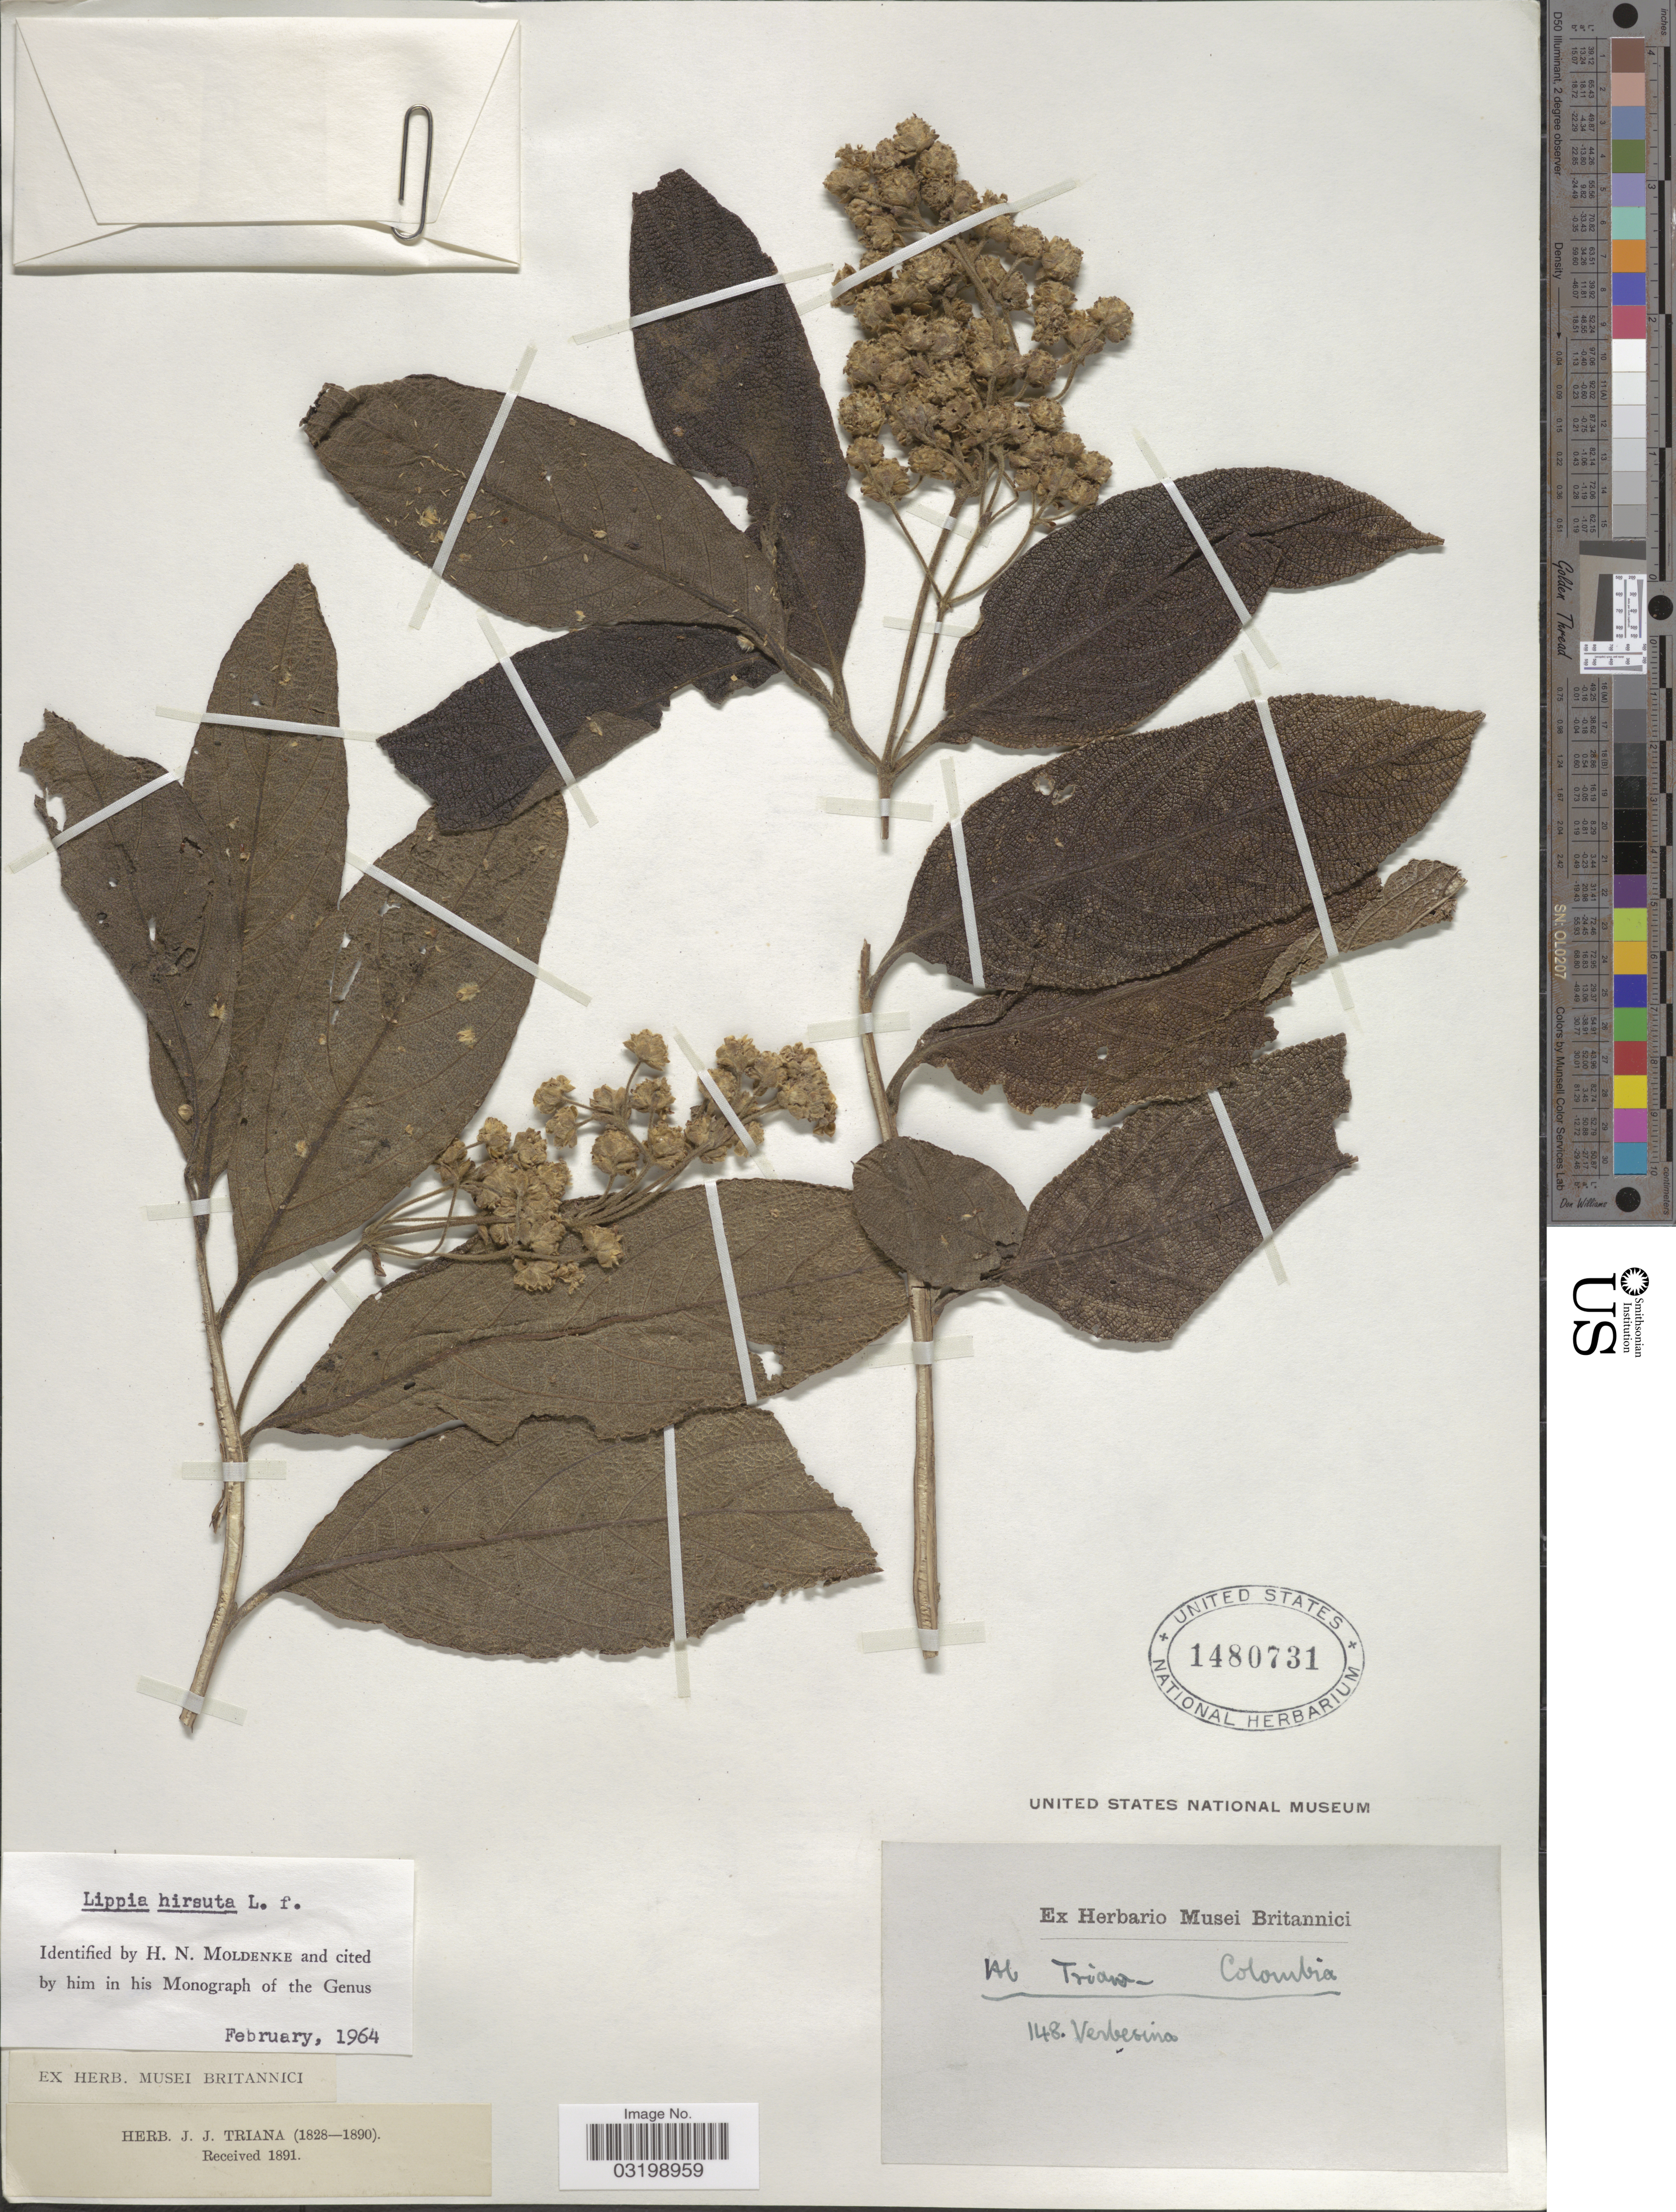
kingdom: Plantae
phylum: Tracheophyta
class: Magnoliopsida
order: Lamiales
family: Verbenaceae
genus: Lippia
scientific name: Lippia hirsuta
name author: L. f.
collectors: J. J. Triana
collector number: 148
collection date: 1828/1890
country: Colombia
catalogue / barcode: US 1480731